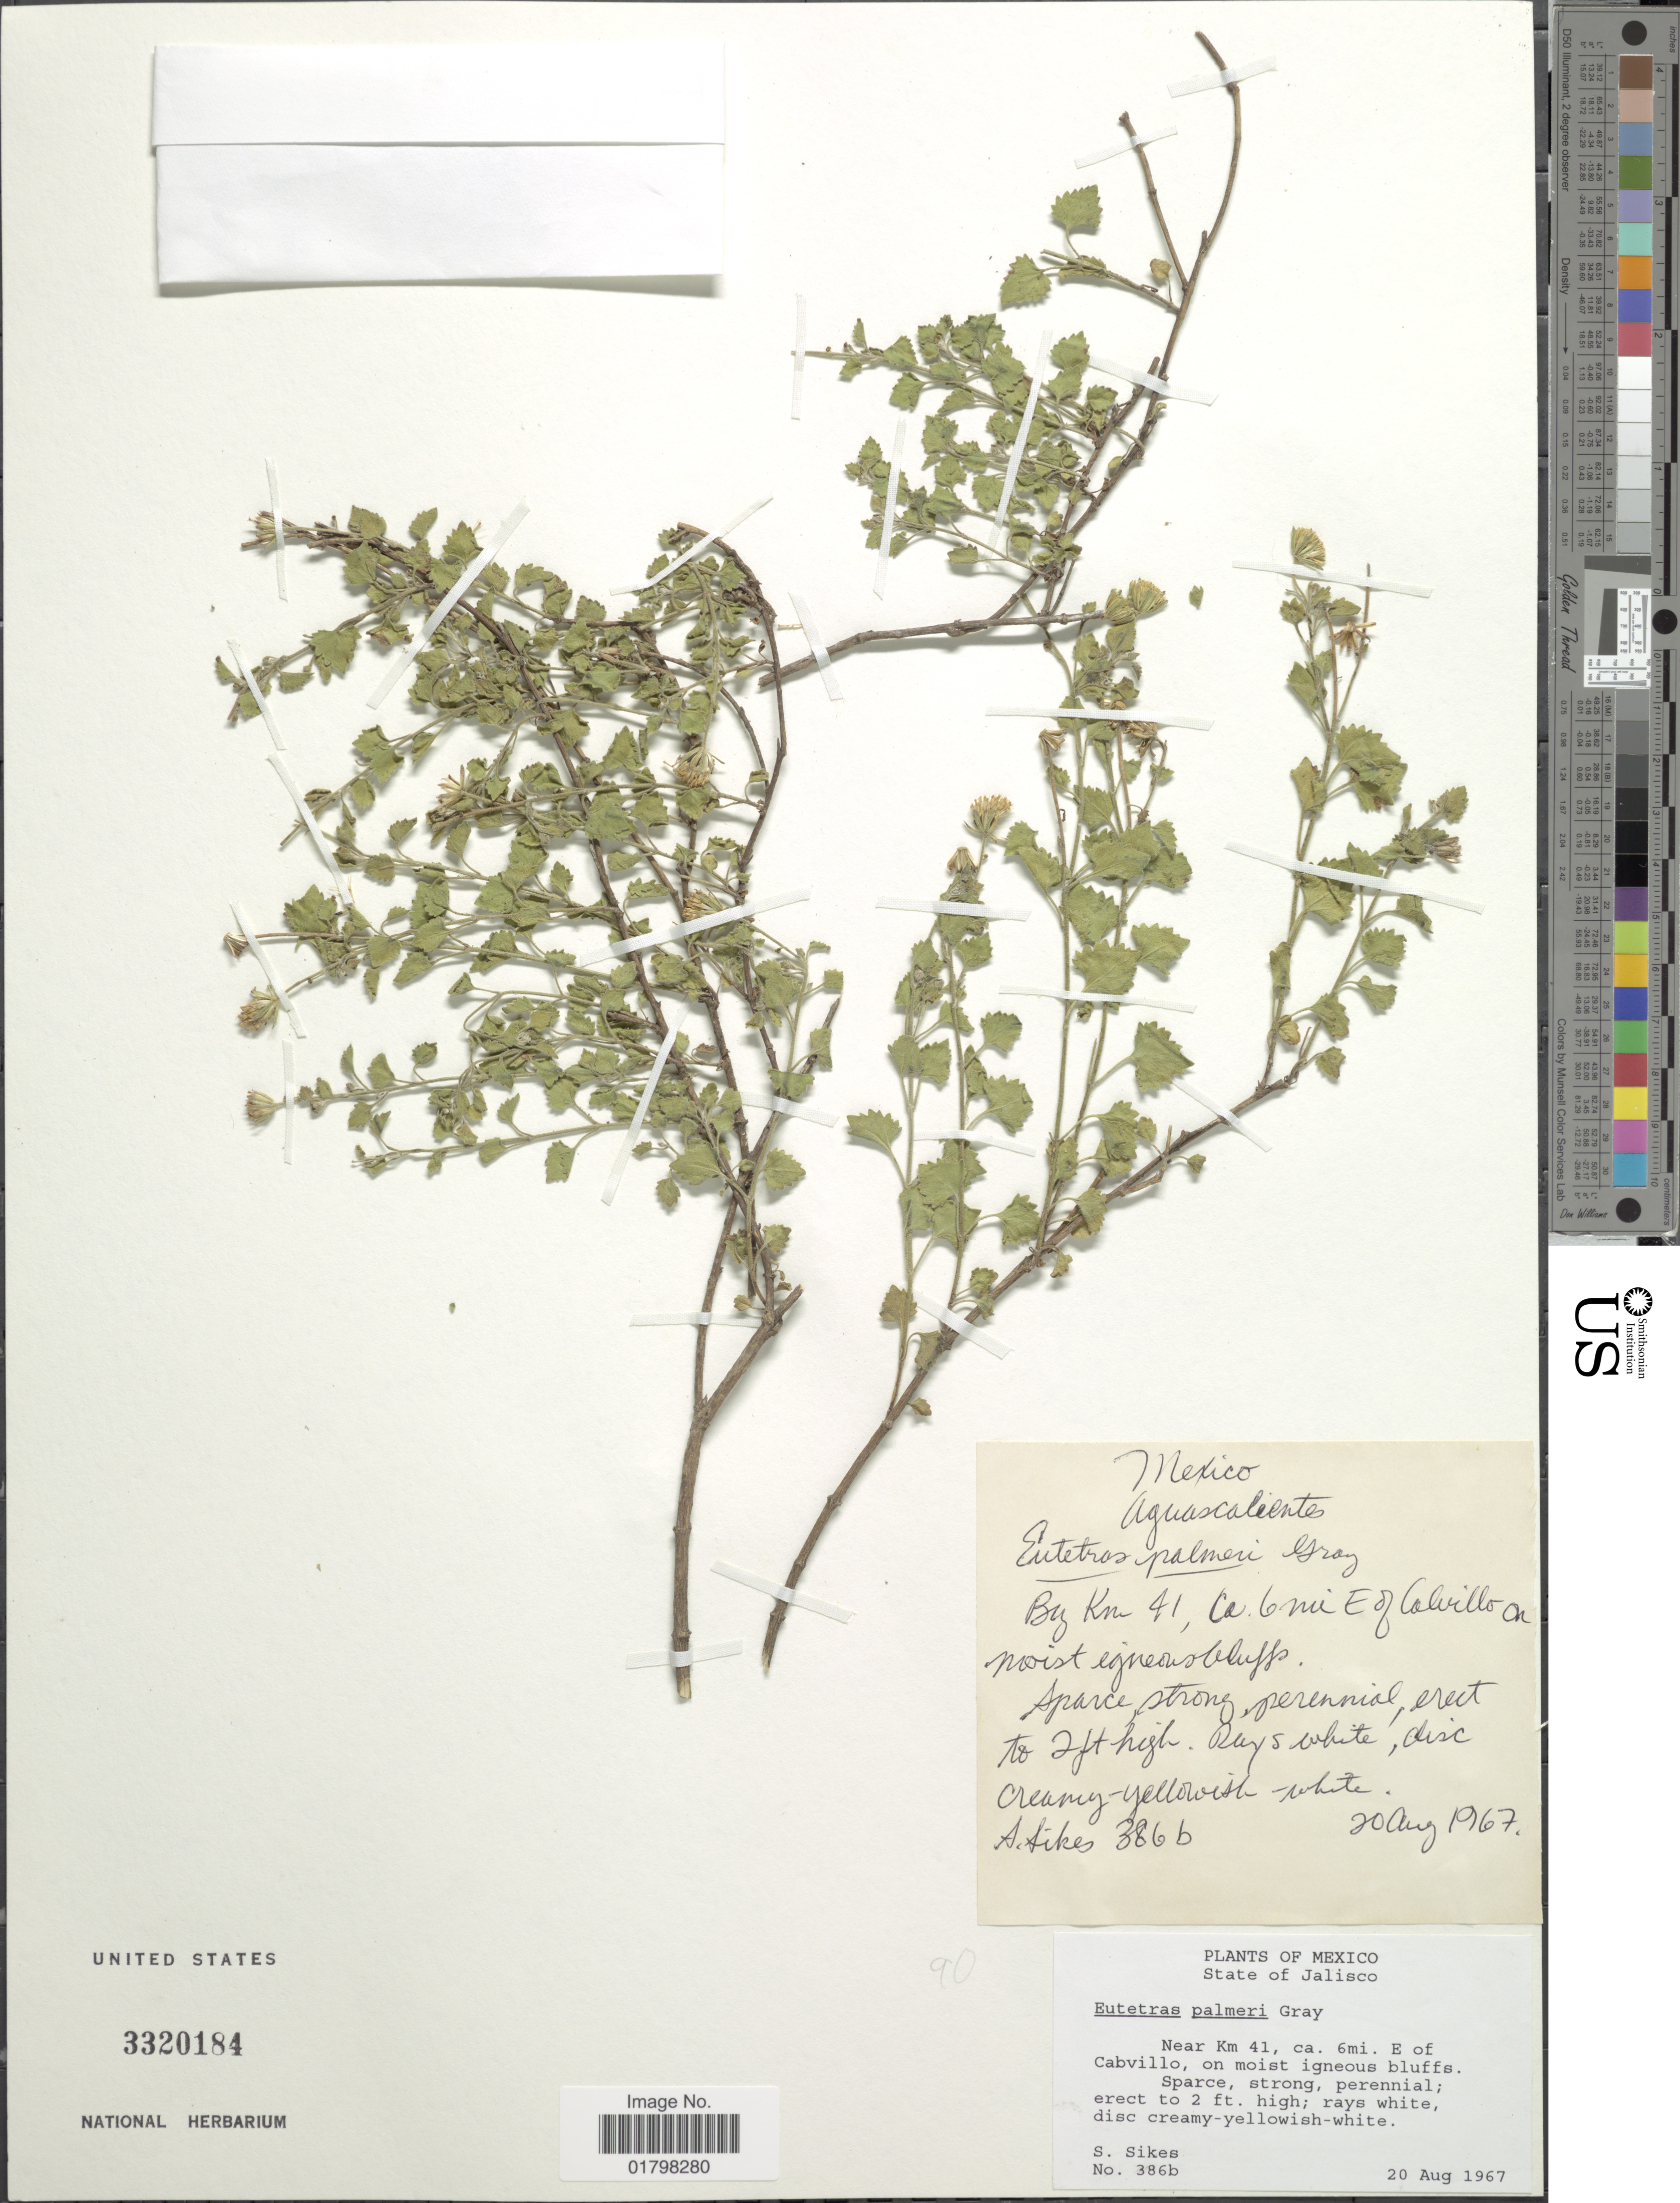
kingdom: Plantae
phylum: Tracheophyta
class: Magnoliopsida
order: Asterales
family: Asteraceae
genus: Eutetras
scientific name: Eutetras palmeri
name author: A. Gray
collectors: S. Sikes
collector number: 386b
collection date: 1967-08-20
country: Mexico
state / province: Jalisco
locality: Near Km 41, ca. 6 mi. E of Cabvillo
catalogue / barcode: US 3320184